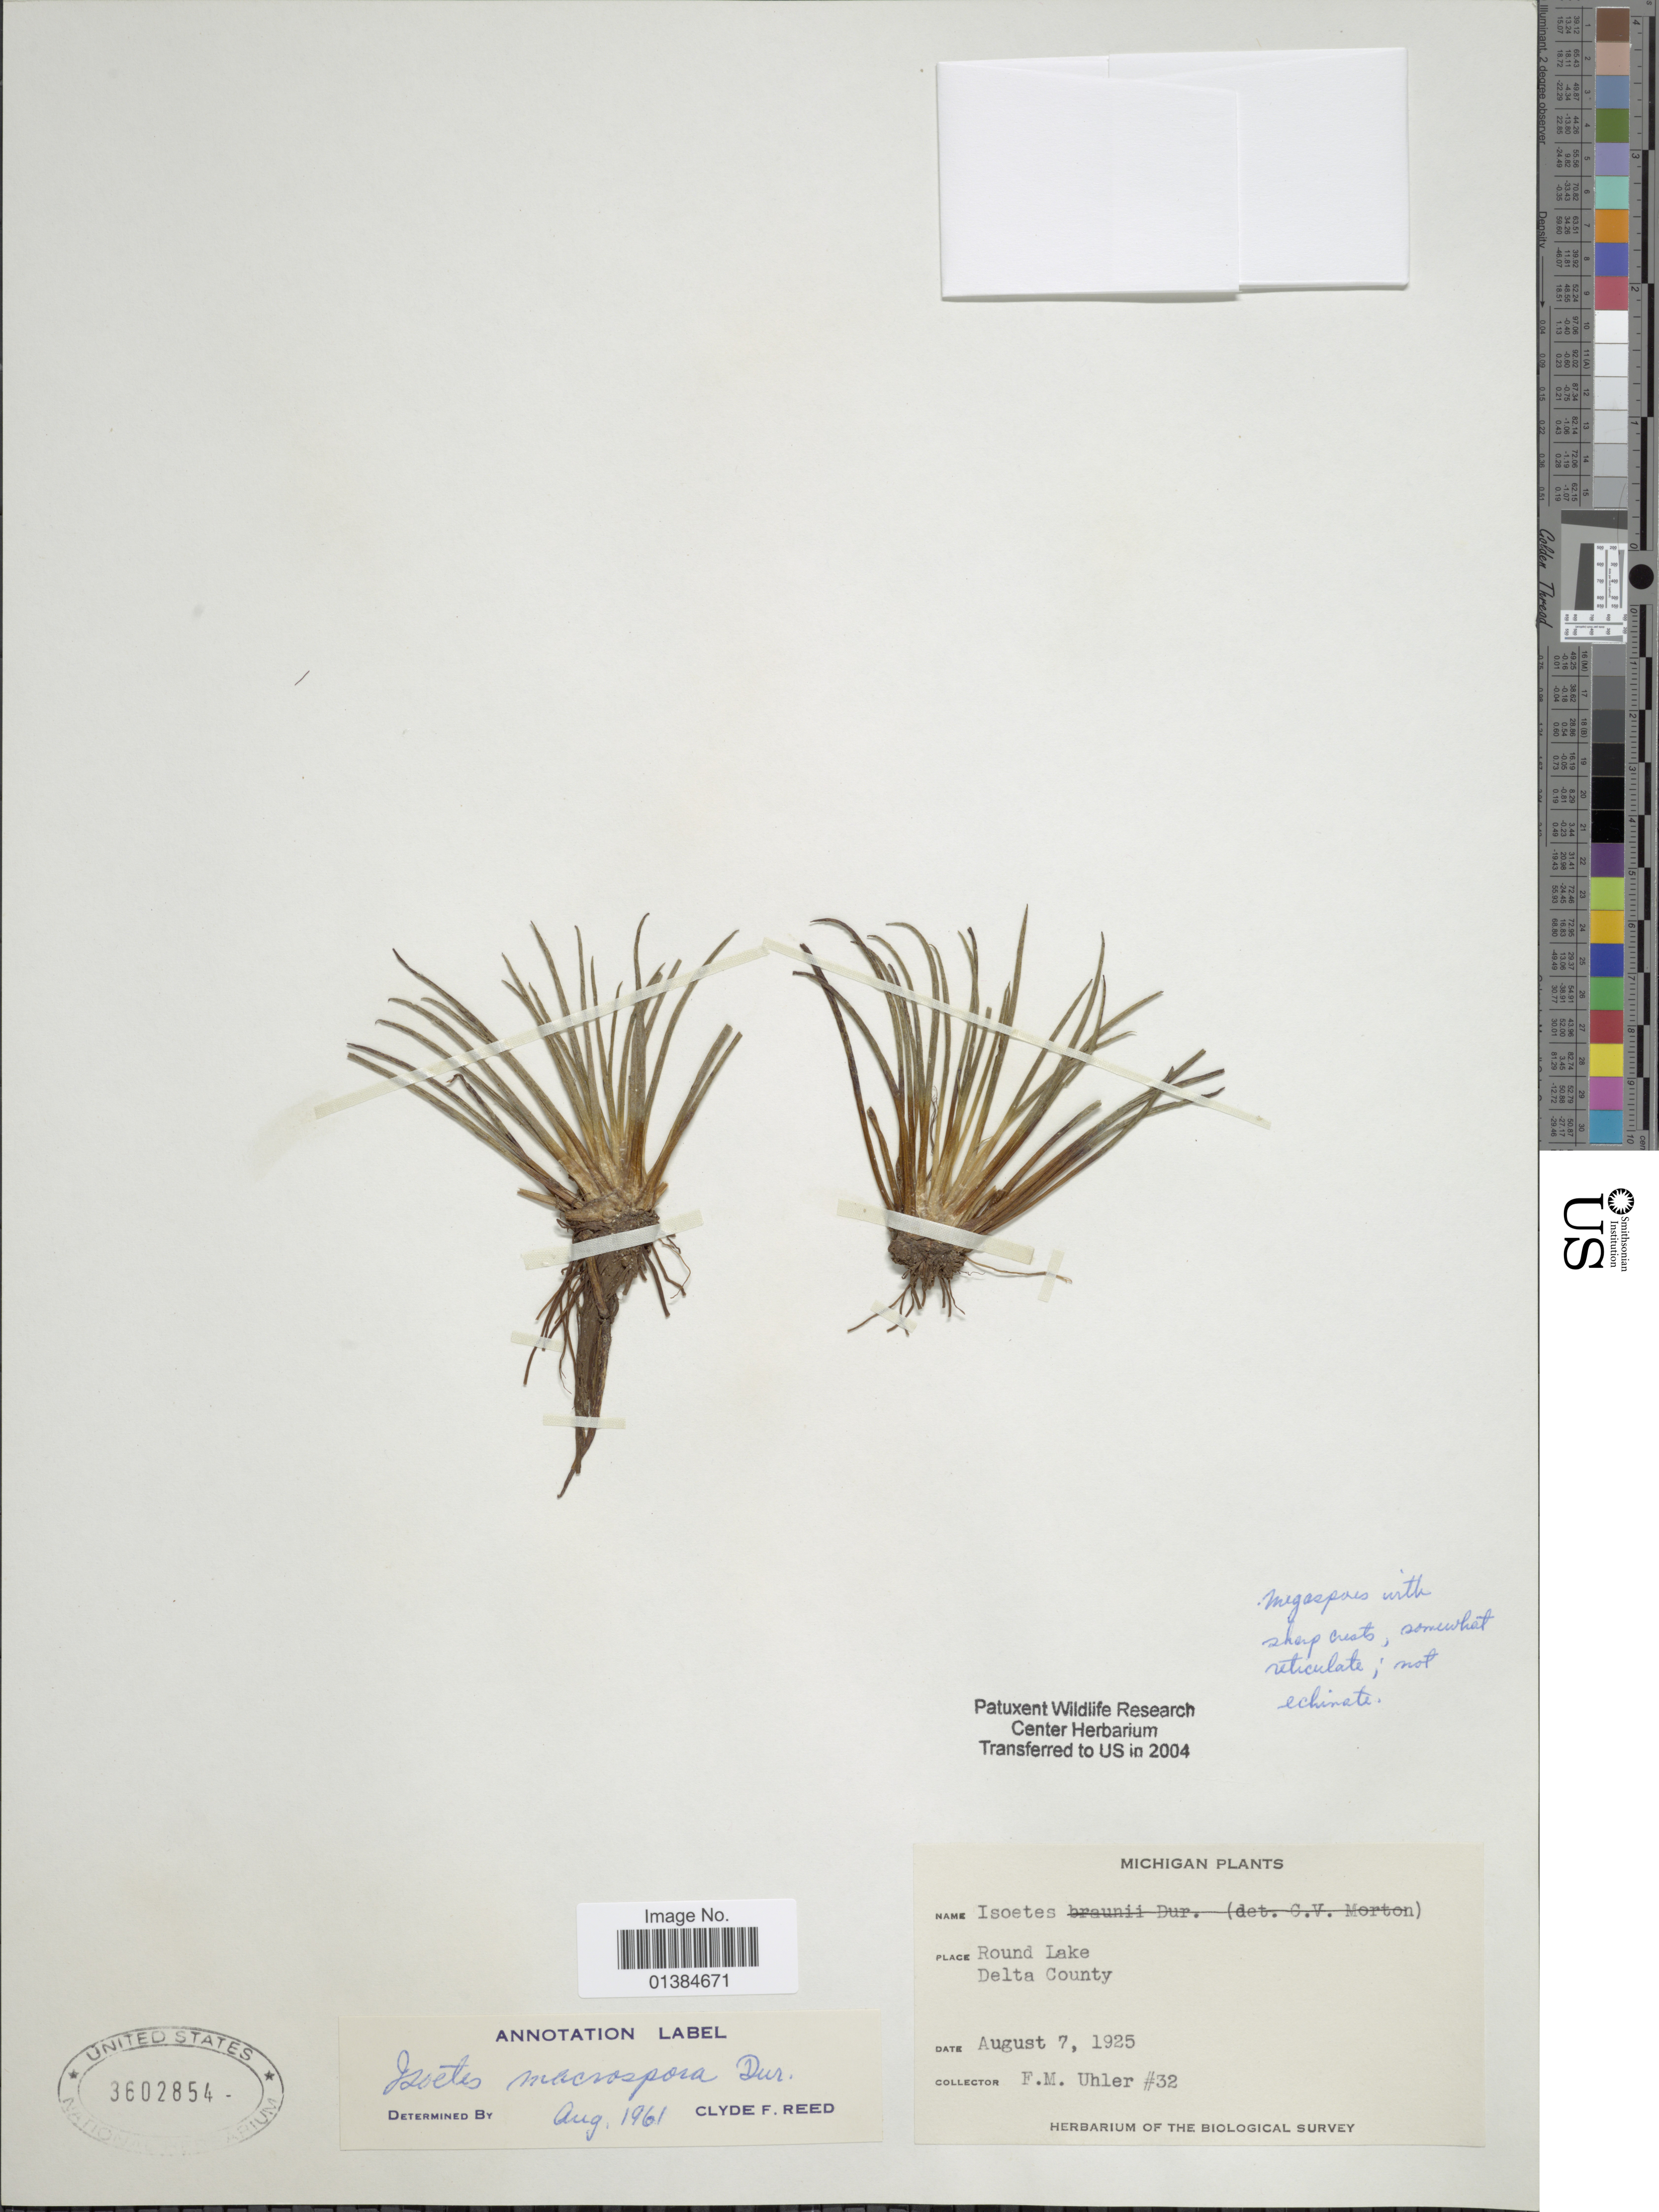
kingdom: Plantae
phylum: Tracheophyta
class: Lycopodiopsida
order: Isoetales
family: Isoetaceae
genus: Isoetes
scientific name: Isoetes macrospora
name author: Durieu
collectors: F. M. Uhler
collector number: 32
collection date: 1925-08-07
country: United States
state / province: Michigan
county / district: Delta Co.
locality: Round Lake.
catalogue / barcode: US 3602854